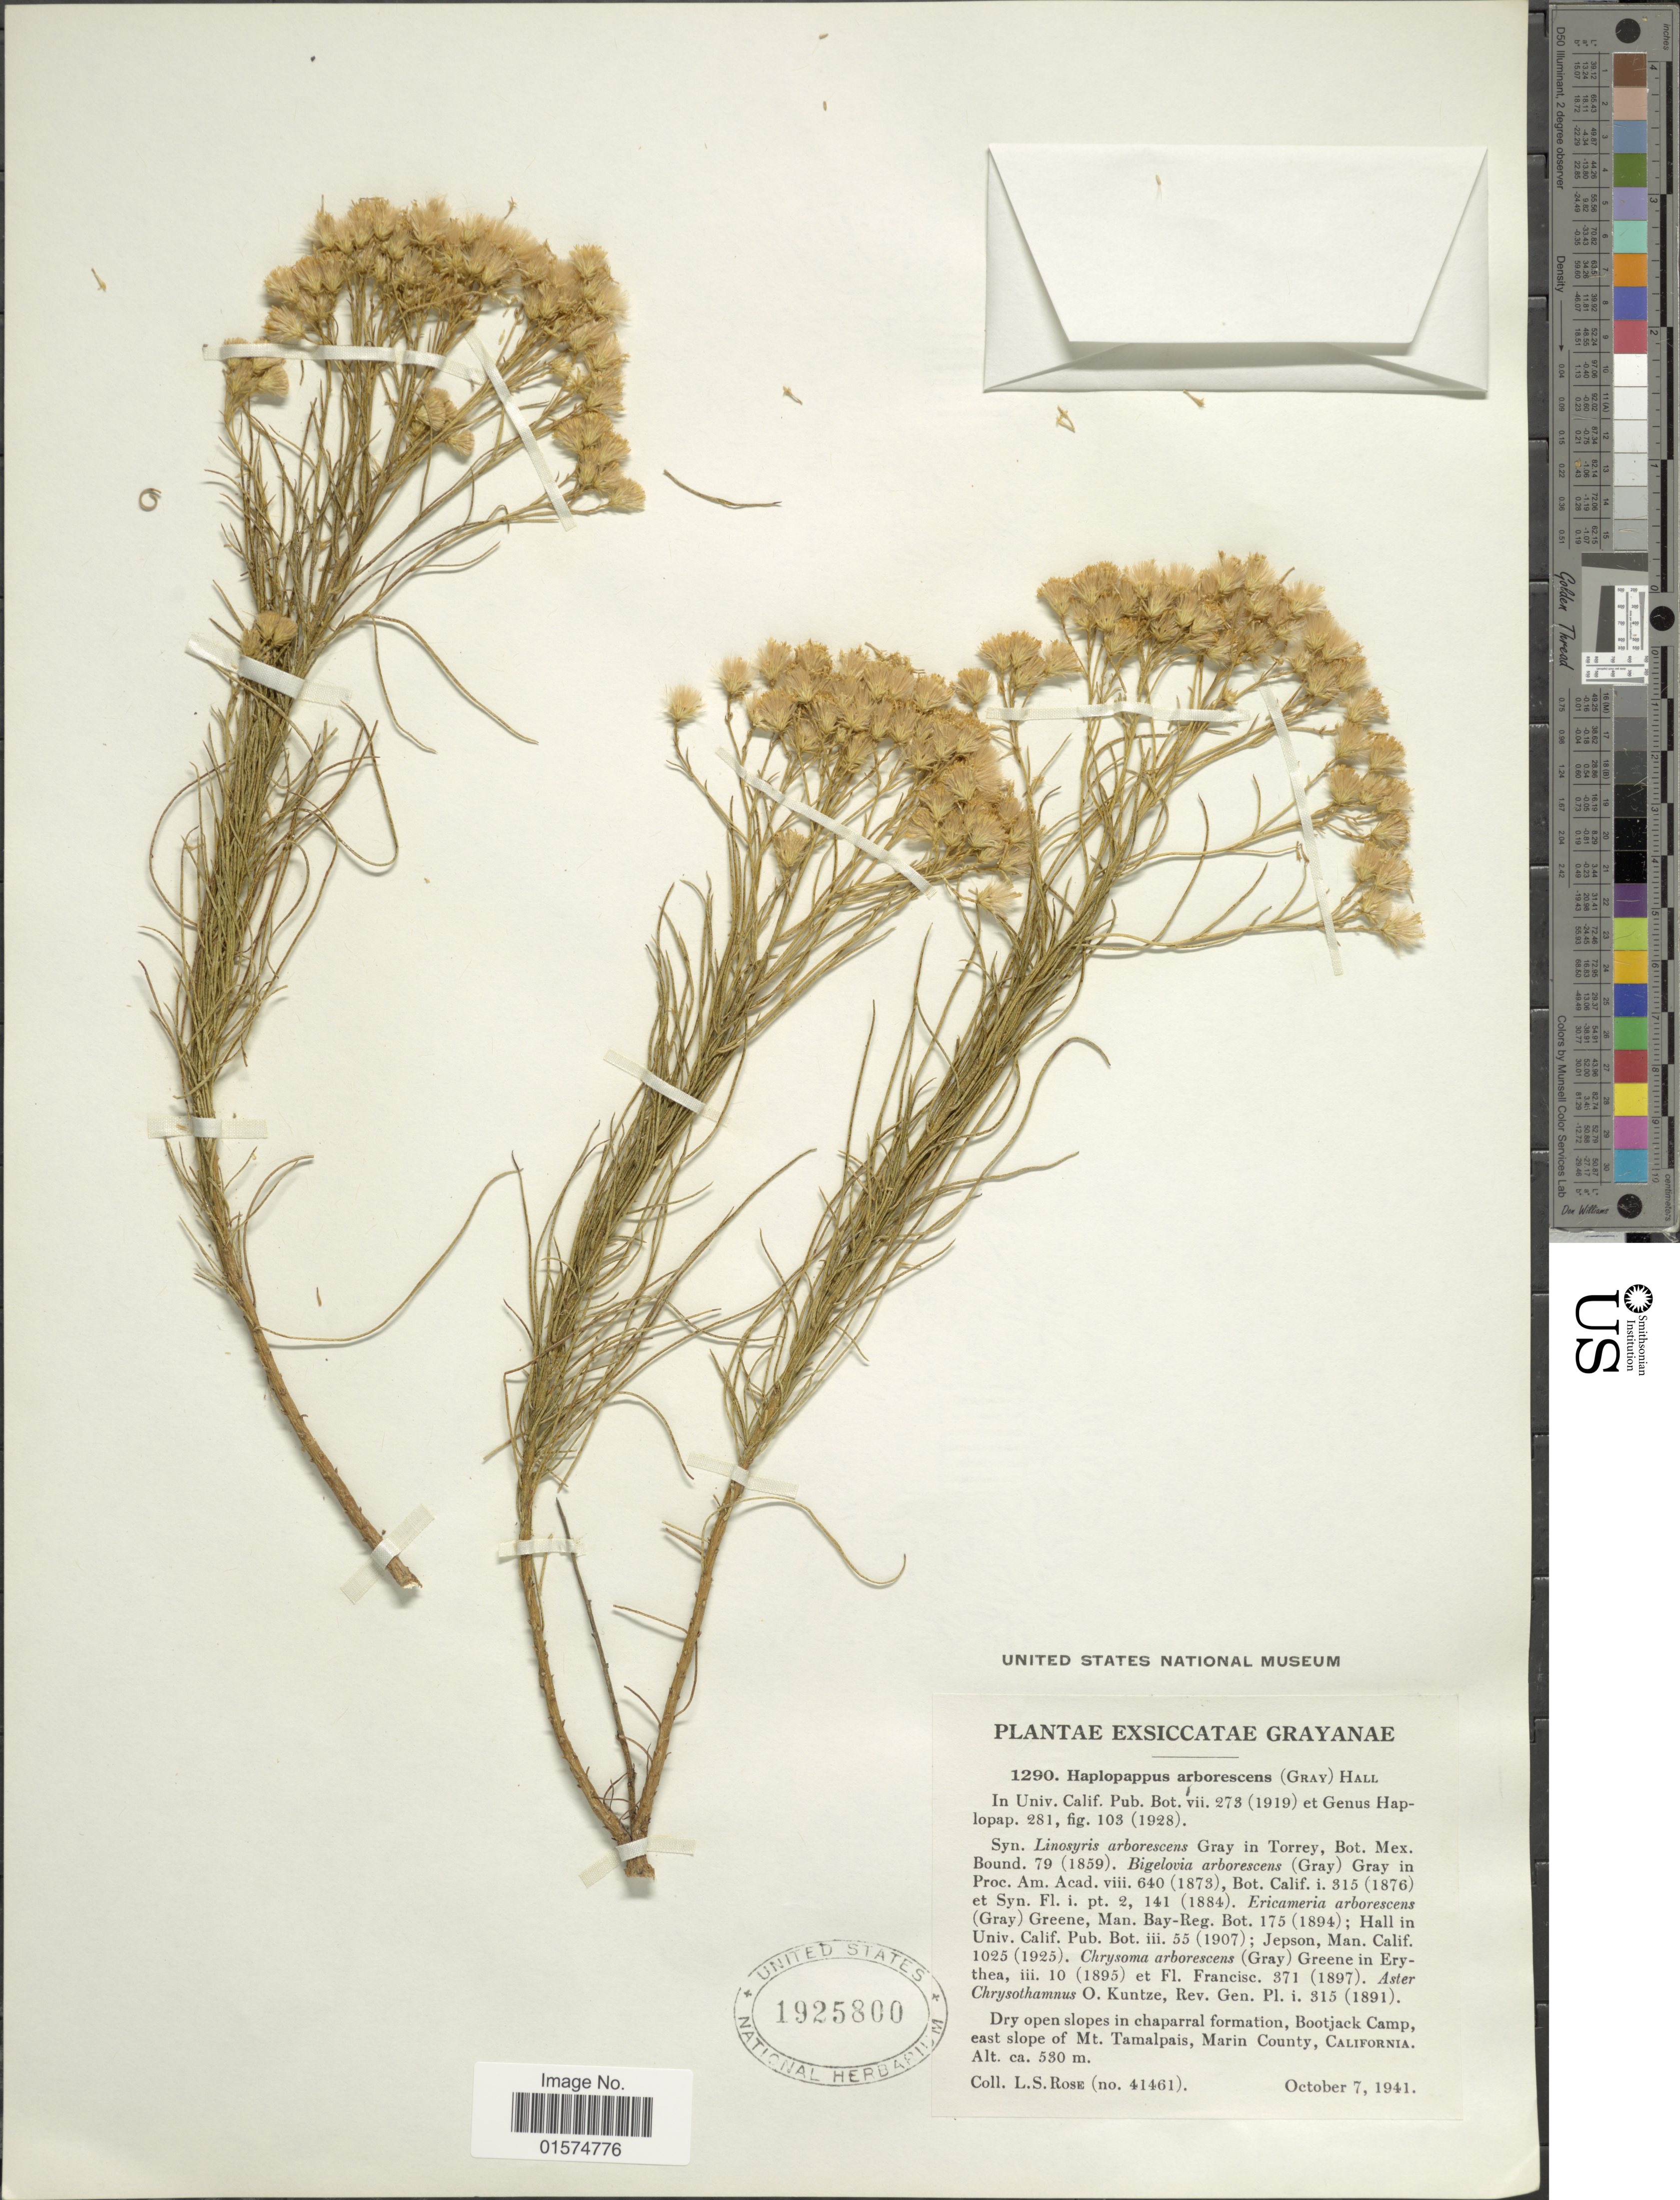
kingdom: Plantae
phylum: Tracheophyta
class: Magnoliopsida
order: Asterales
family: Asteraceae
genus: Ericameria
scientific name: Ericameria arborescens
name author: (A. Gray) Greene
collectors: L. S. Rose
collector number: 41461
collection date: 1941-10-07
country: United States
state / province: California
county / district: Marin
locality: Bootjack Camp, east slope of Mt. Tamalpais, Marin County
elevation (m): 530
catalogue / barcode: US 1925800